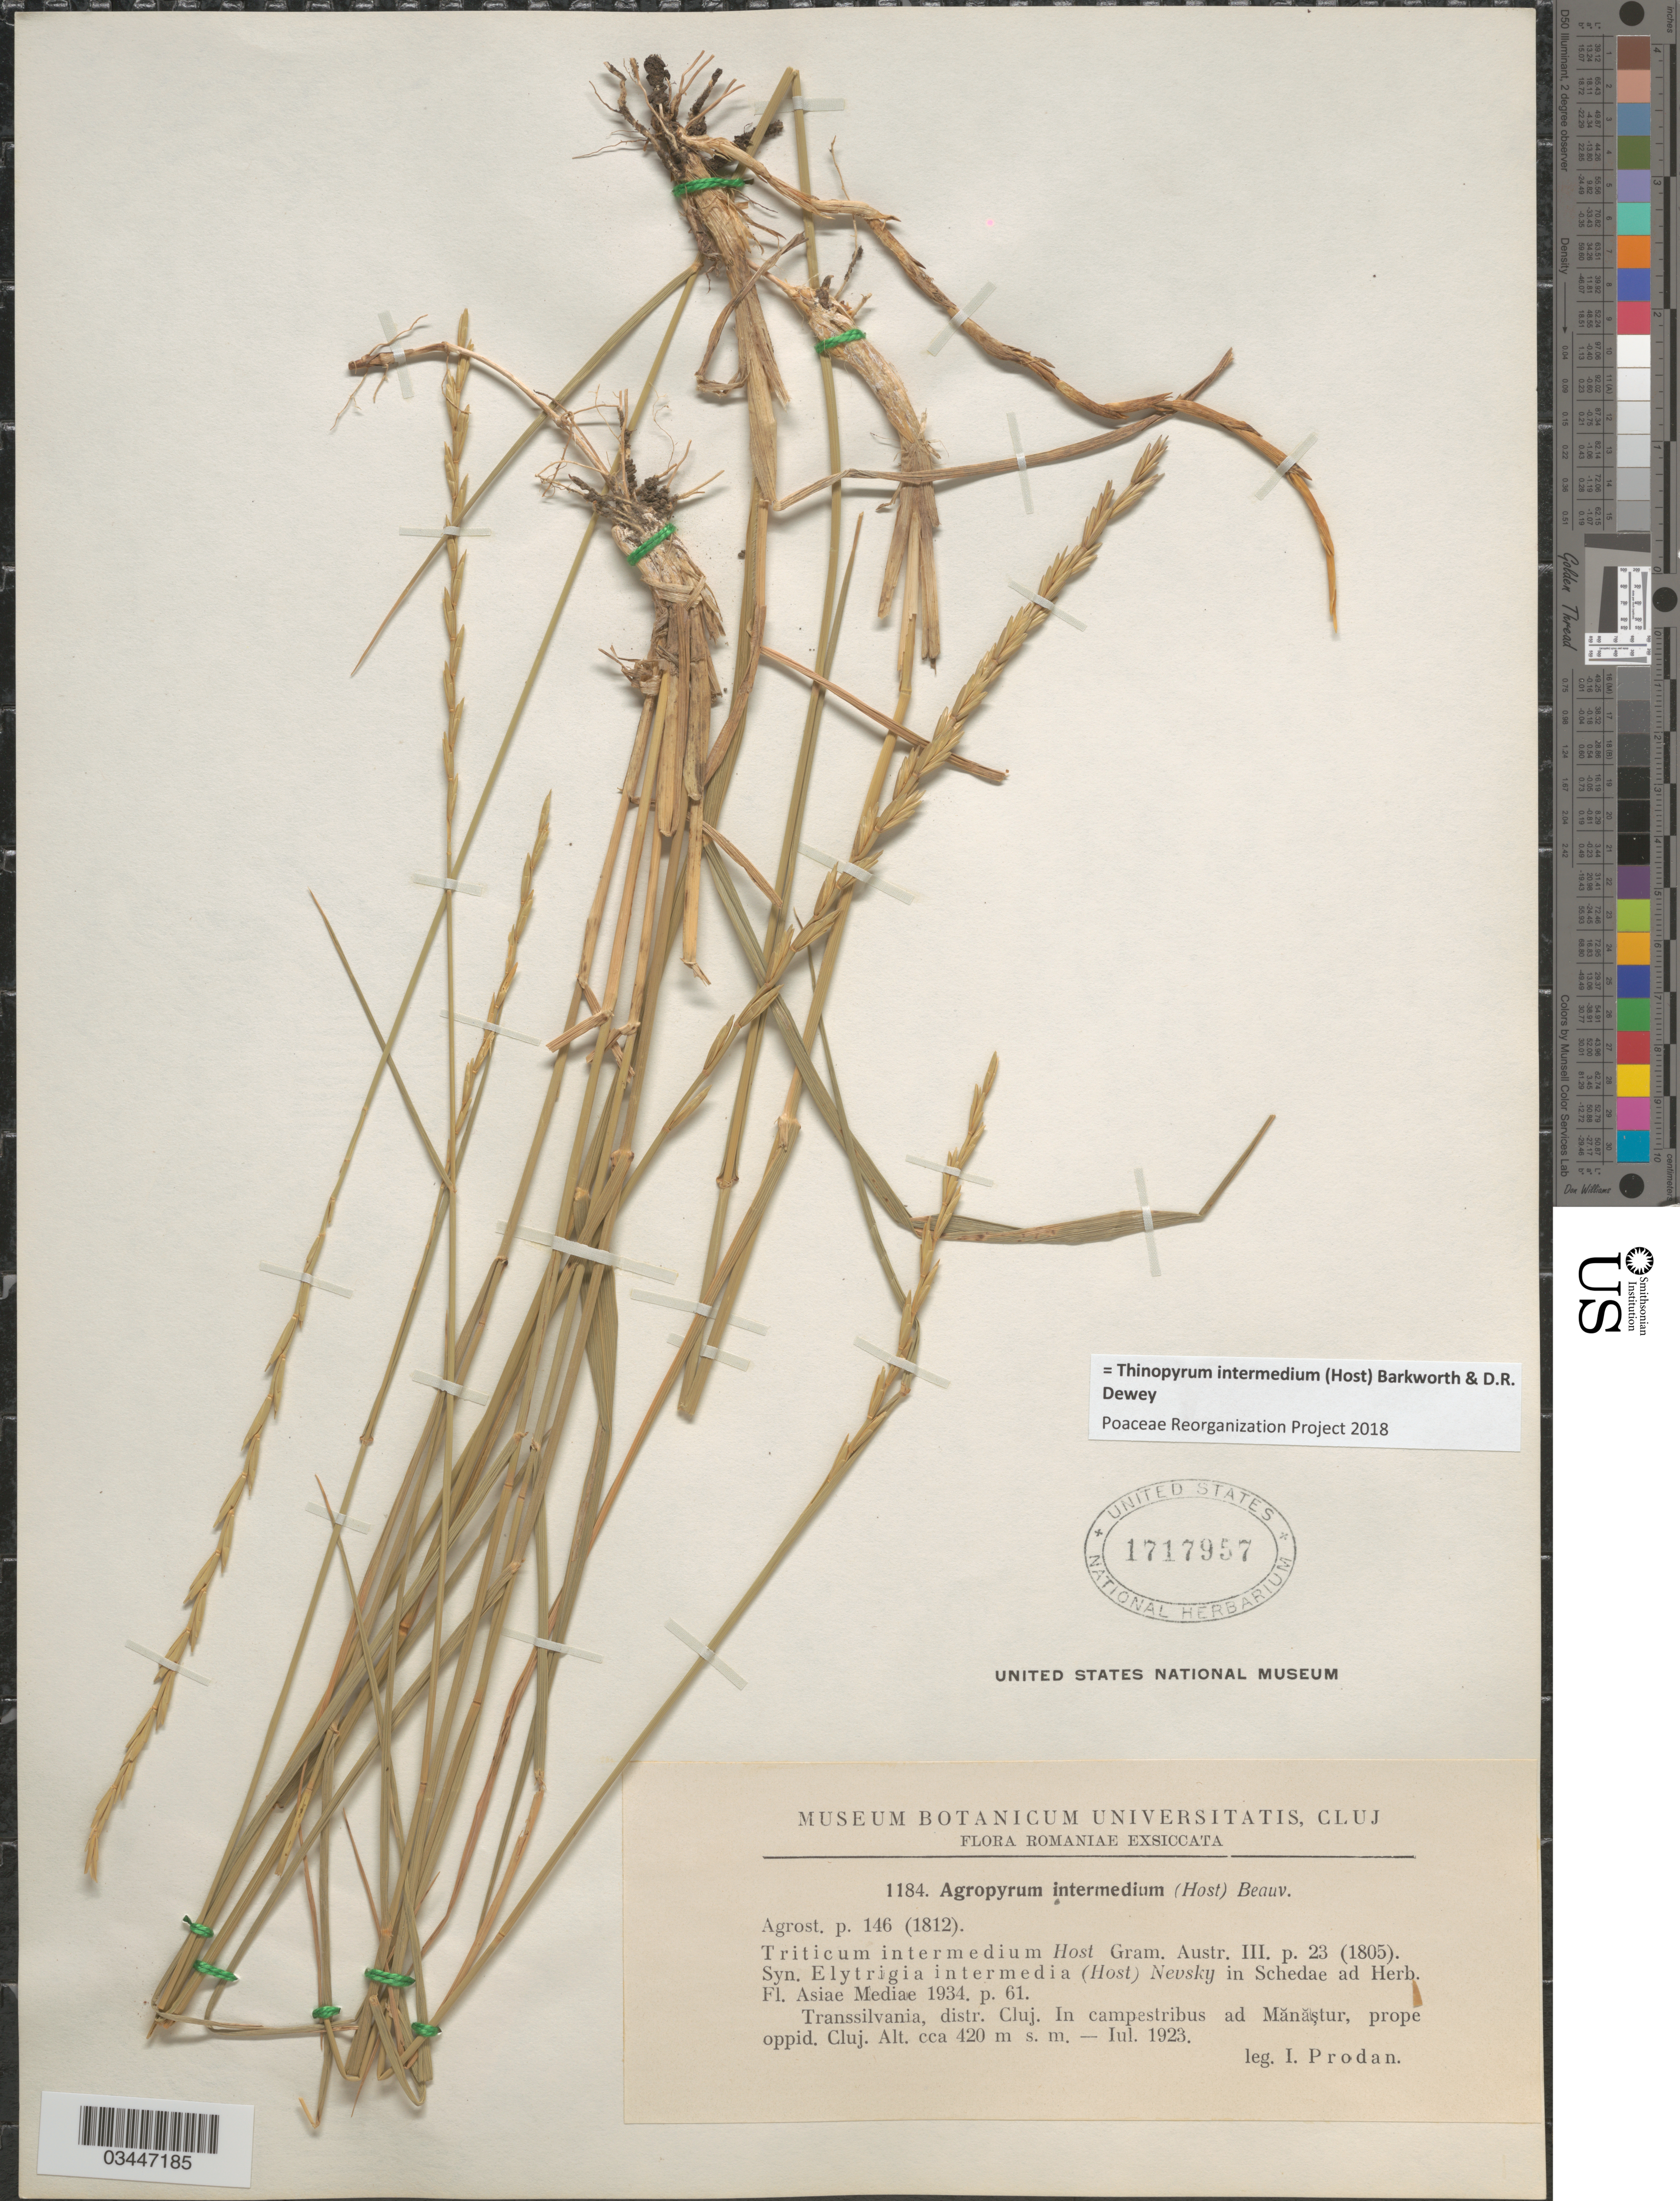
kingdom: Plantae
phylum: Tracheophyta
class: Liliopsida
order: Poales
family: Poaceae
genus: Thinopyrum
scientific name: Thinopyrum intermedium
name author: (Host) Barkworth & Dewey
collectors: I. Prodán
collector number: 1184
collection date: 1923-07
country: Romania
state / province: Cluj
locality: Romaniae. Transsilvania, distr. Cluj. In campestribus ad Mănăştur, prope oppid. Cluj.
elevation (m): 420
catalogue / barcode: US 1717957